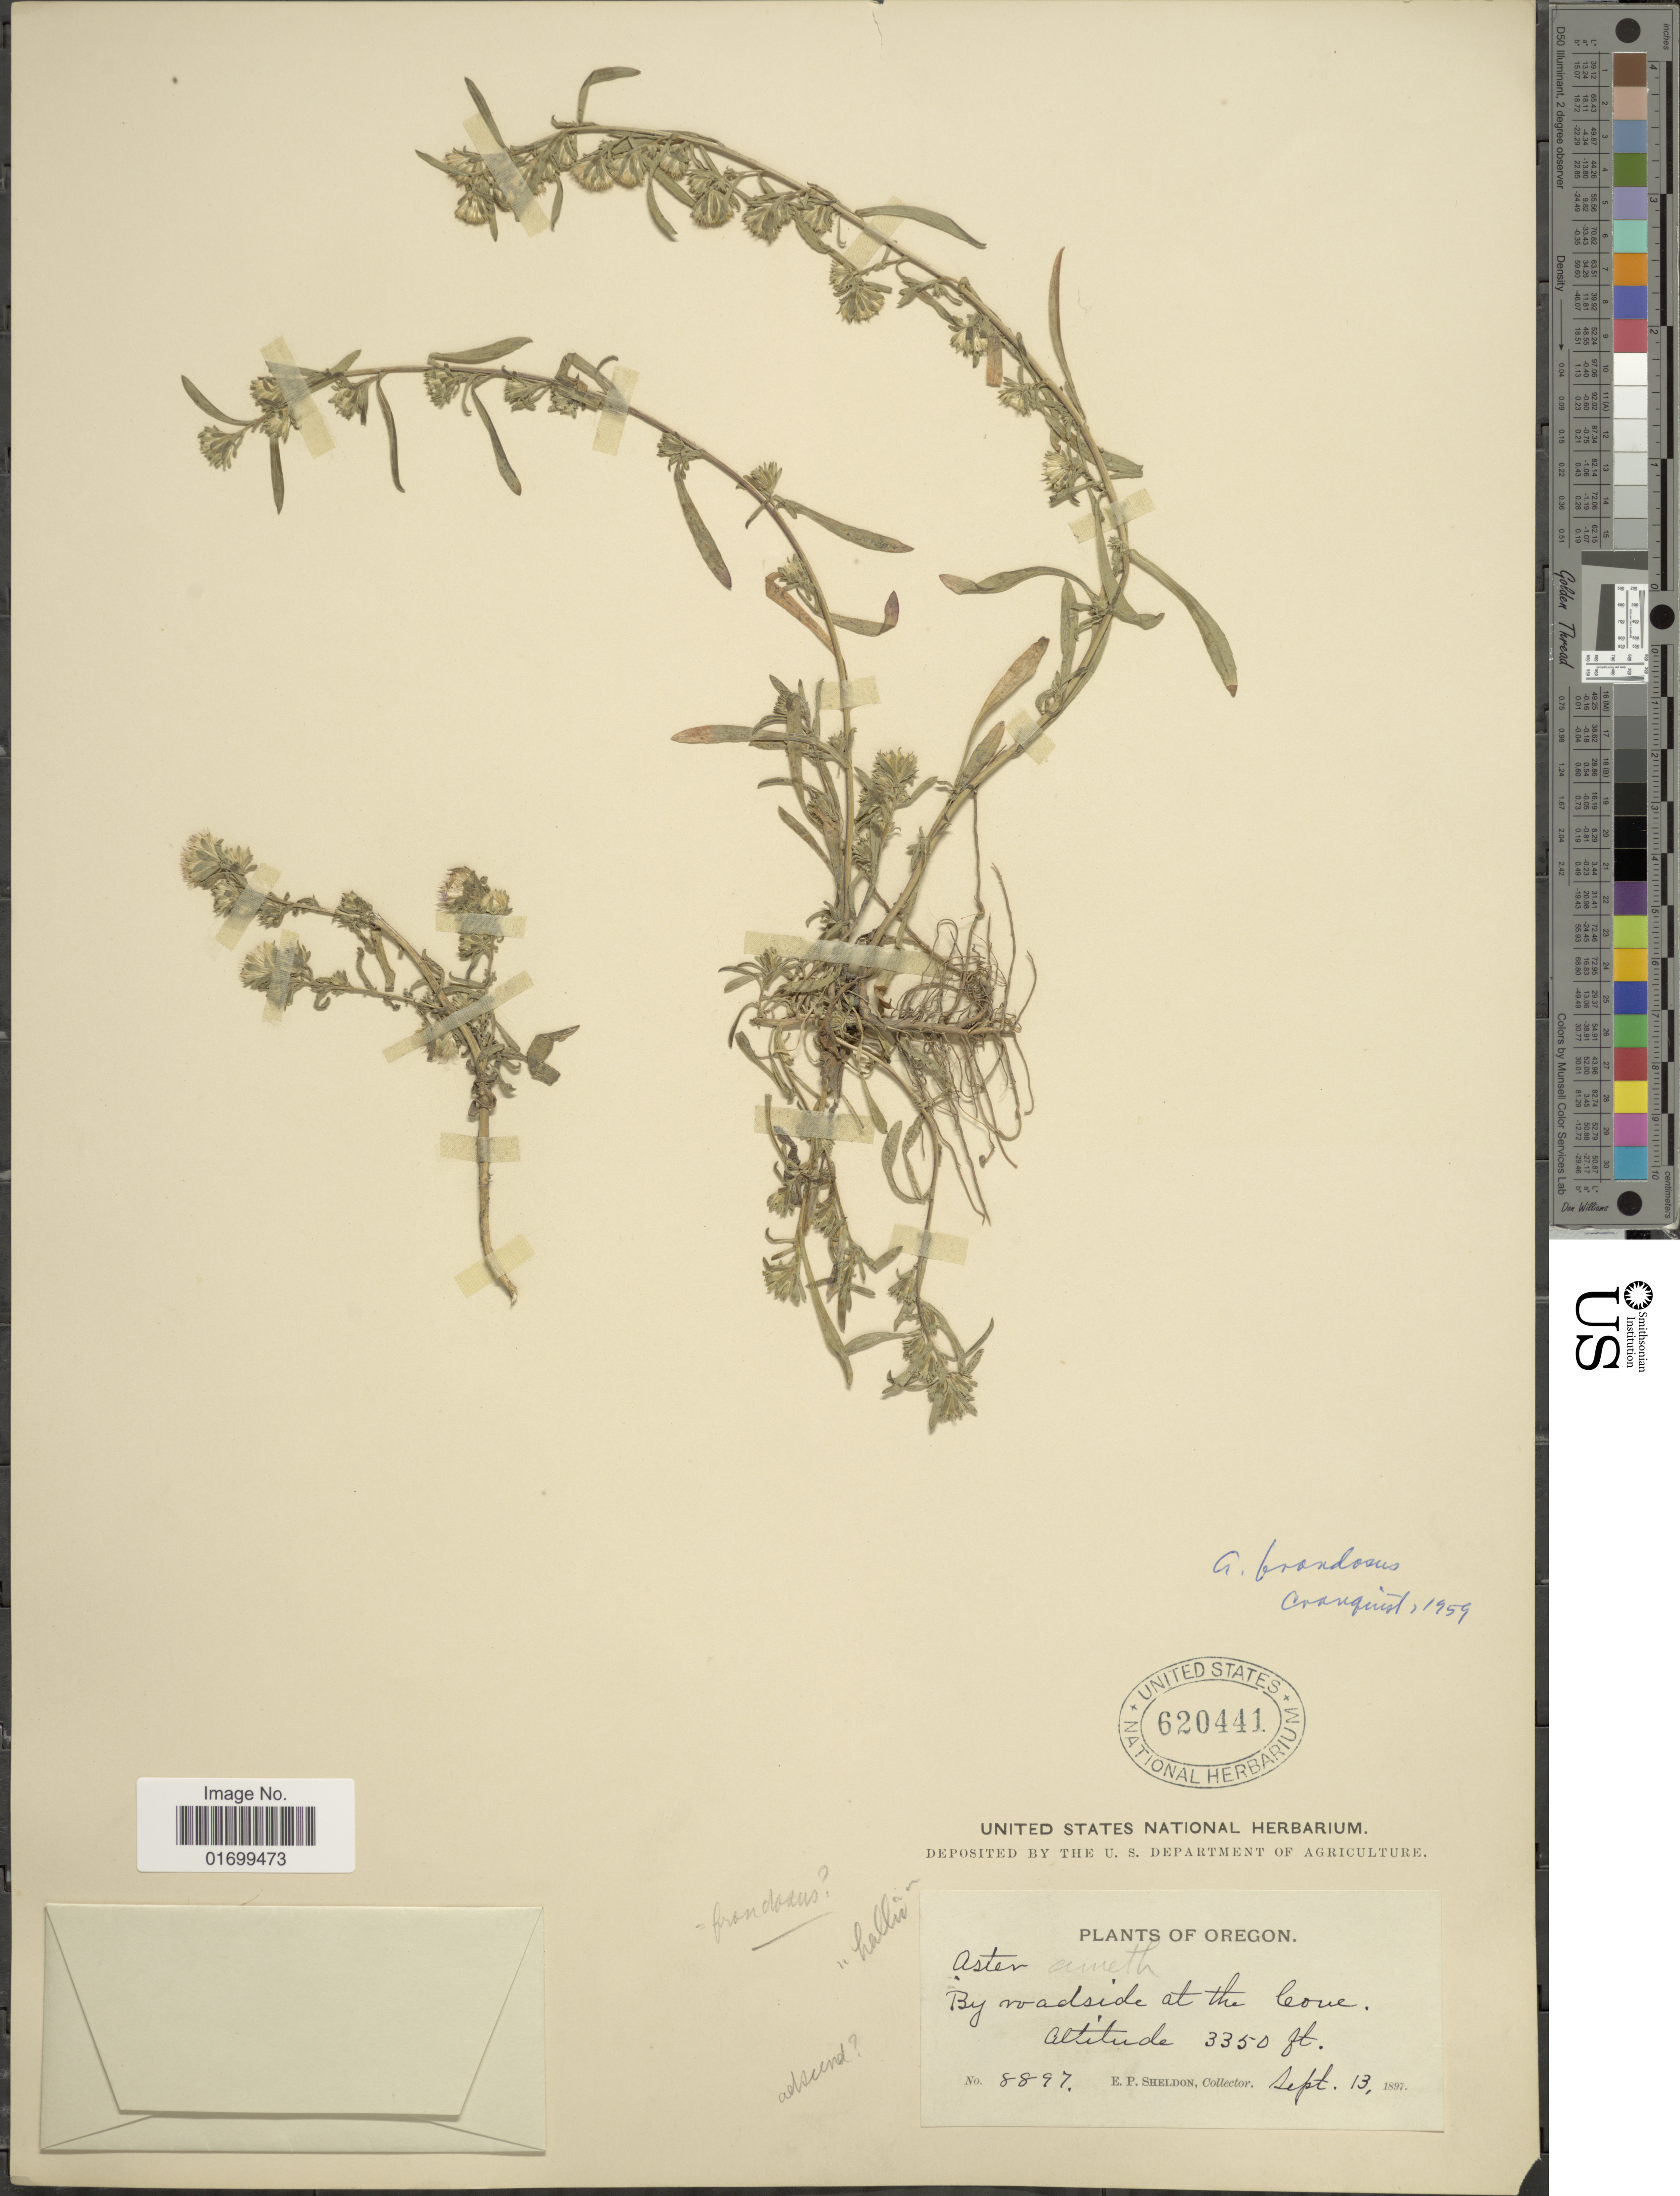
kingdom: Plantae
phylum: Tracheophyta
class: Magnoliopsida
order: Asterales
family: Asteraceae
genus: Symphyotrichum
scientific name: Symphyotrichum frondosum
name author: (Nutt.) G.L. Nesom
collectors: E. P. Sheldon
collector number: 8897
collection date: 1897-09-13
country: United States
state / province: Oregon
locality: By roadside at the Cow.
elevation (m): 1021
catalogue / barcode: US 620441